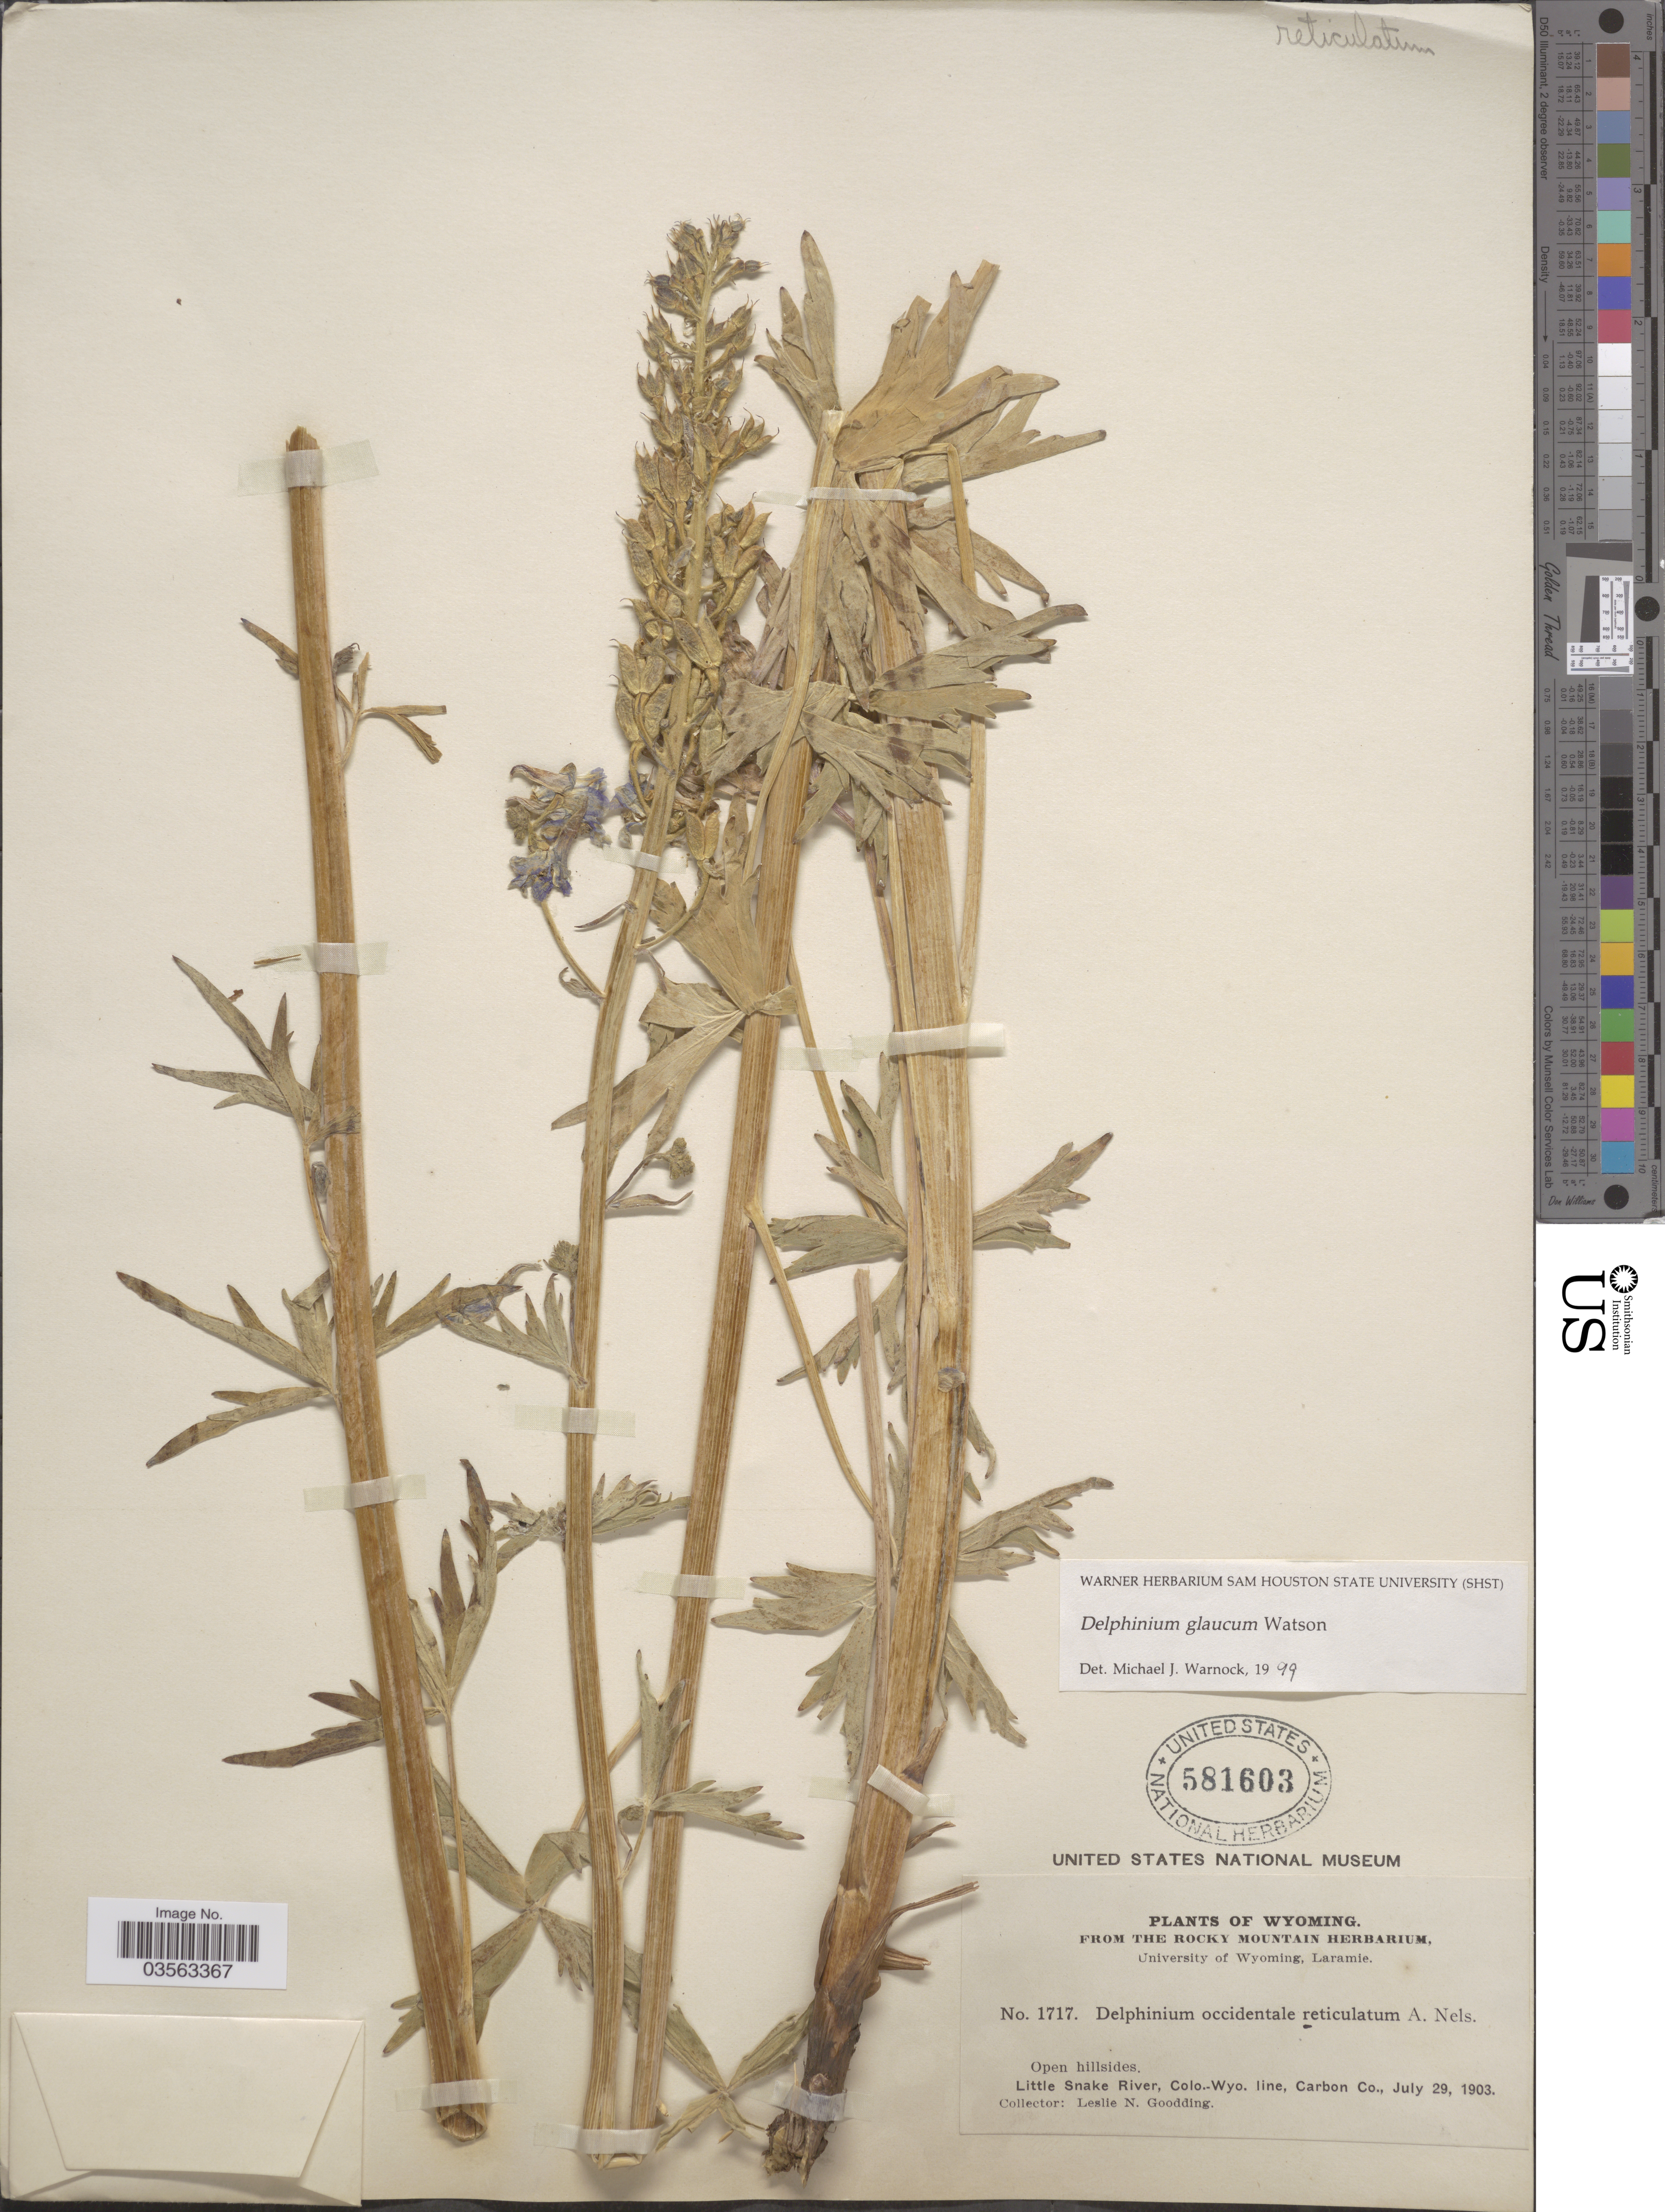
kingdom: Plantae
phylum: Tracheophyta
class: Magnoliopsida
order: Ranunculales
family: Ranunculaceae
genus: Delphinium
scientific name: Delphinium glaucum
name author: S. Watson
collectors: L. N. Goodding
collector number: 1717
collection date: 1903-07-29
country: United States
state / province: Wyoming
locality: Open hillsides. Little Snake River, Colo.-Wyo. line, Carbon Co.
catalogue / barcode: US 581603